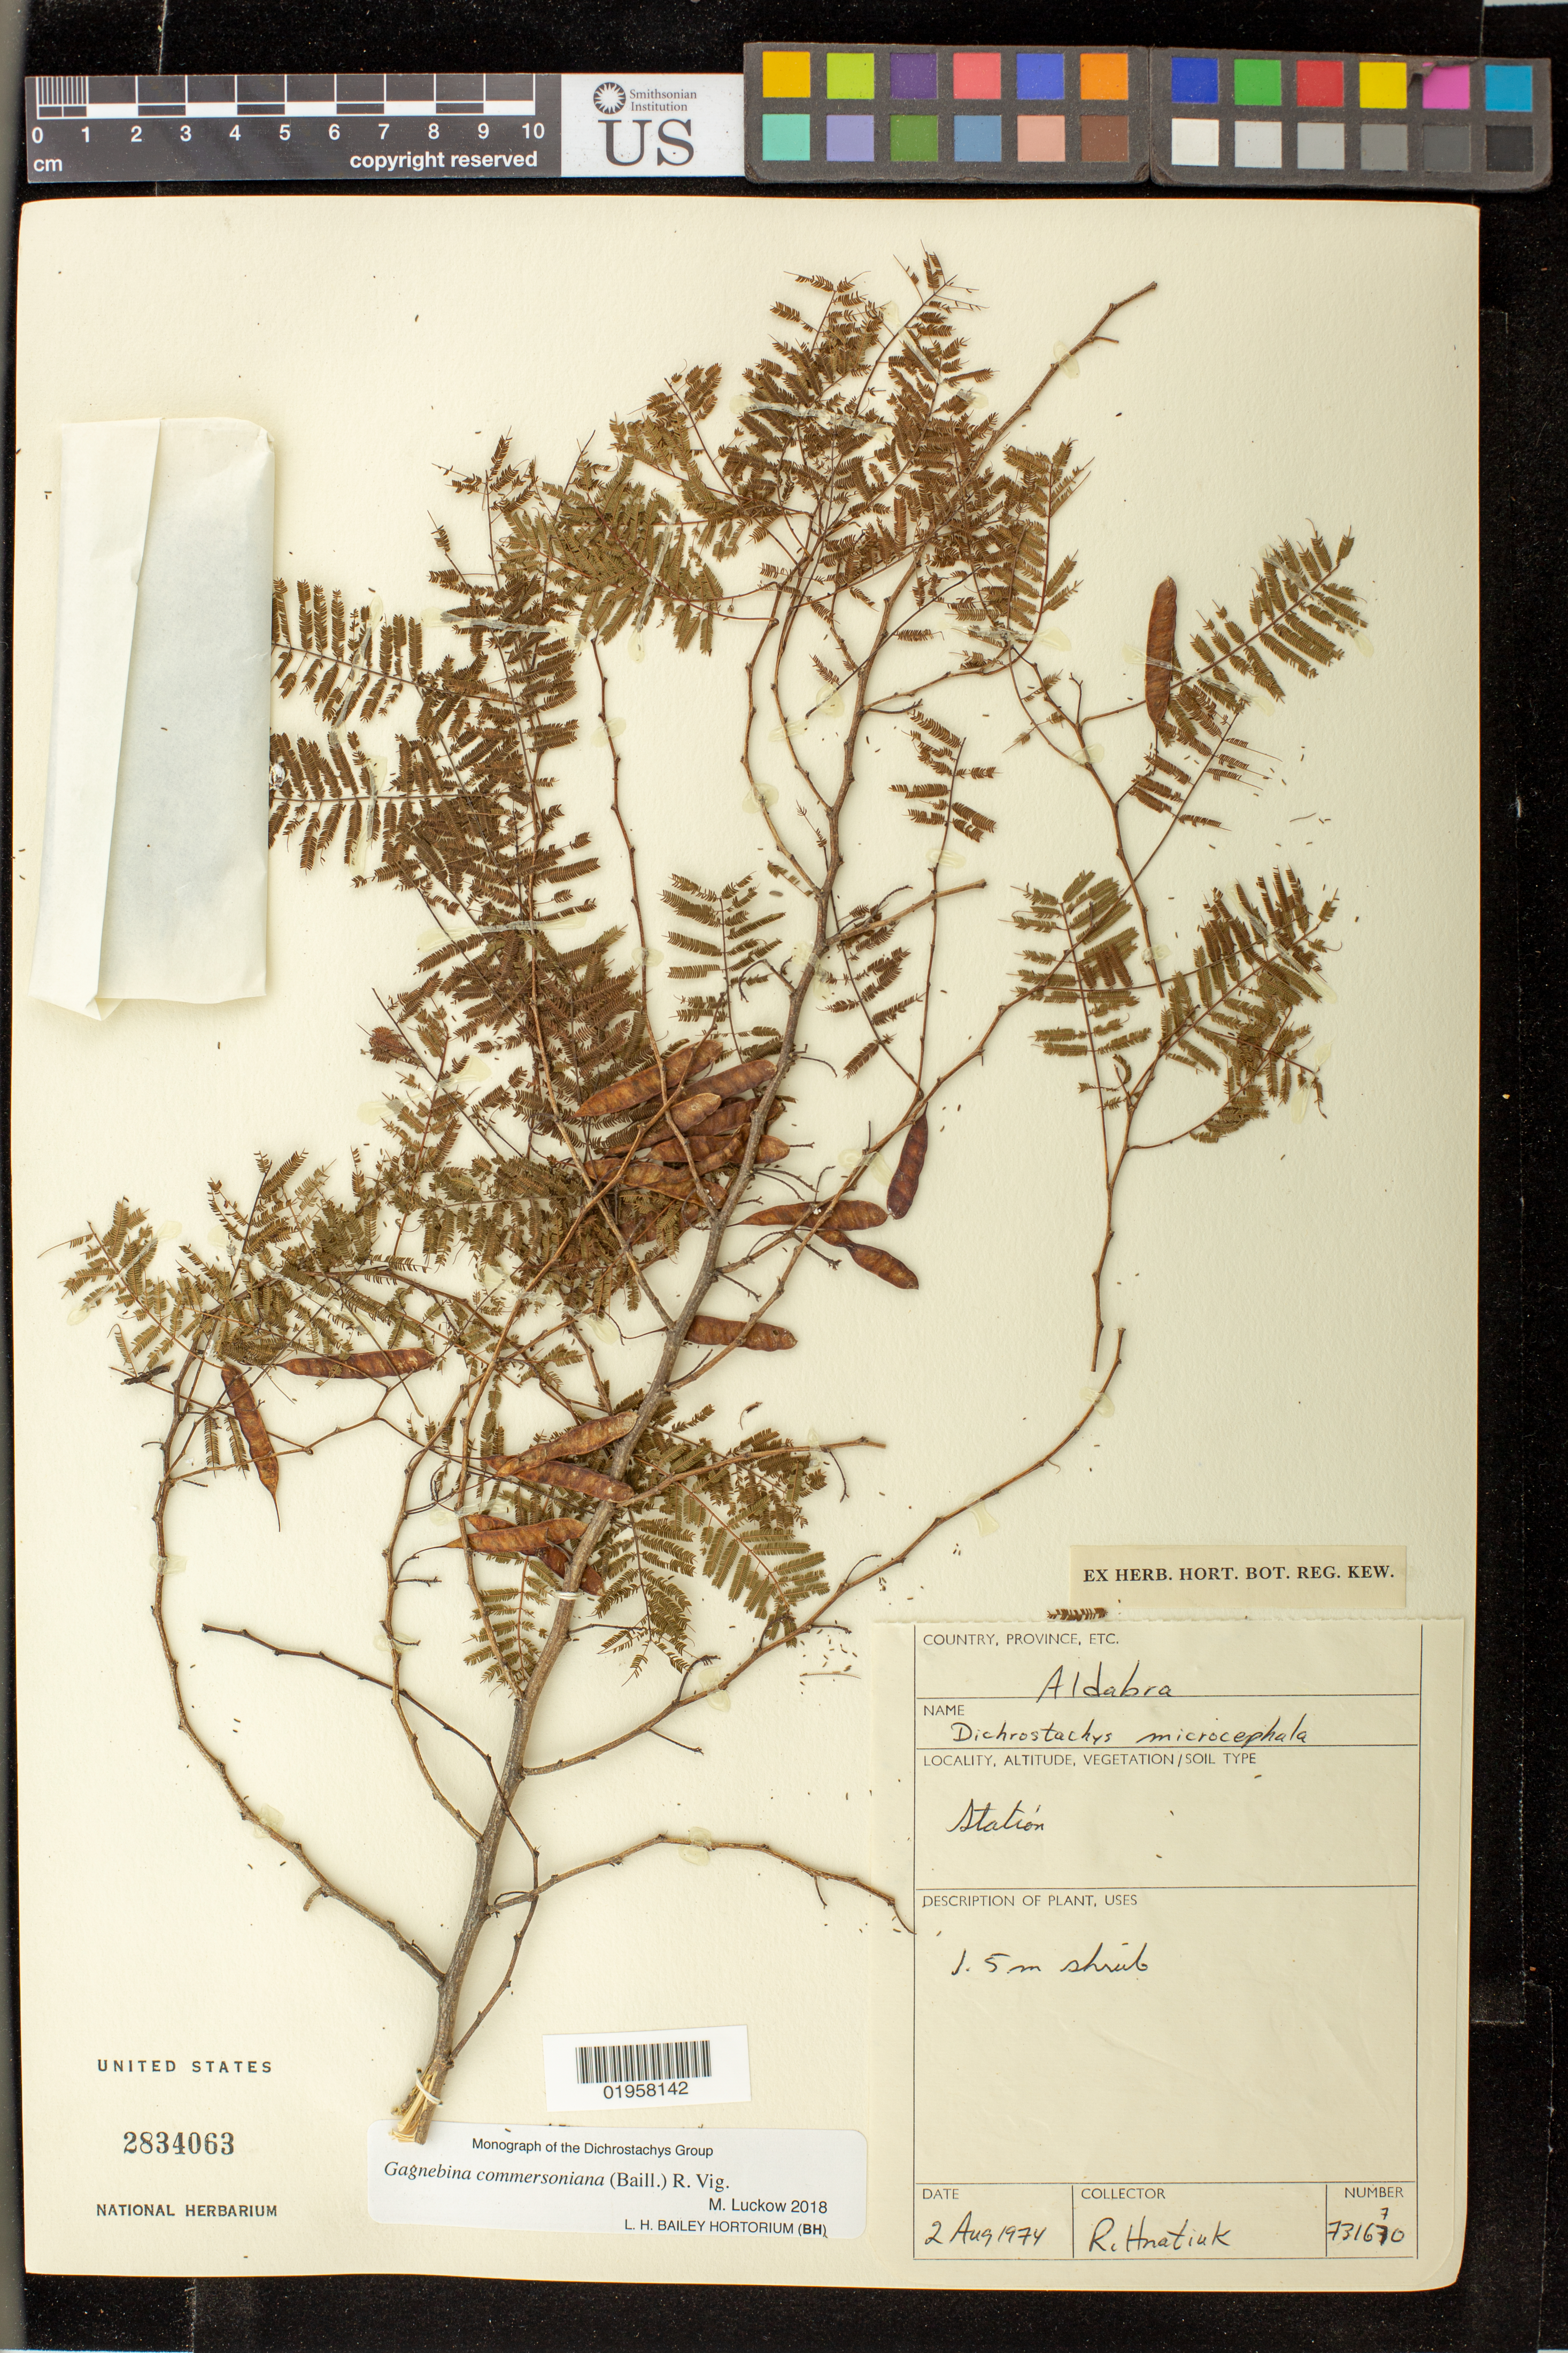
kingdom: Plantae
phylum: Tracheophyta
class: Magnoliopsida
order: Fabales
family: Fabaceae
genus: Gagnebina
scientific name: Gagnebina commersoniana (Baill.) R. Vig.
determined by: Luckow, M. A.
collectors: R. Hnatiuk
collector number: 731670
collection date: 1974-08-02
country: Seychelles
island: Aldabra Atoll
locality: Station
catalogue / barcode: US 2834063